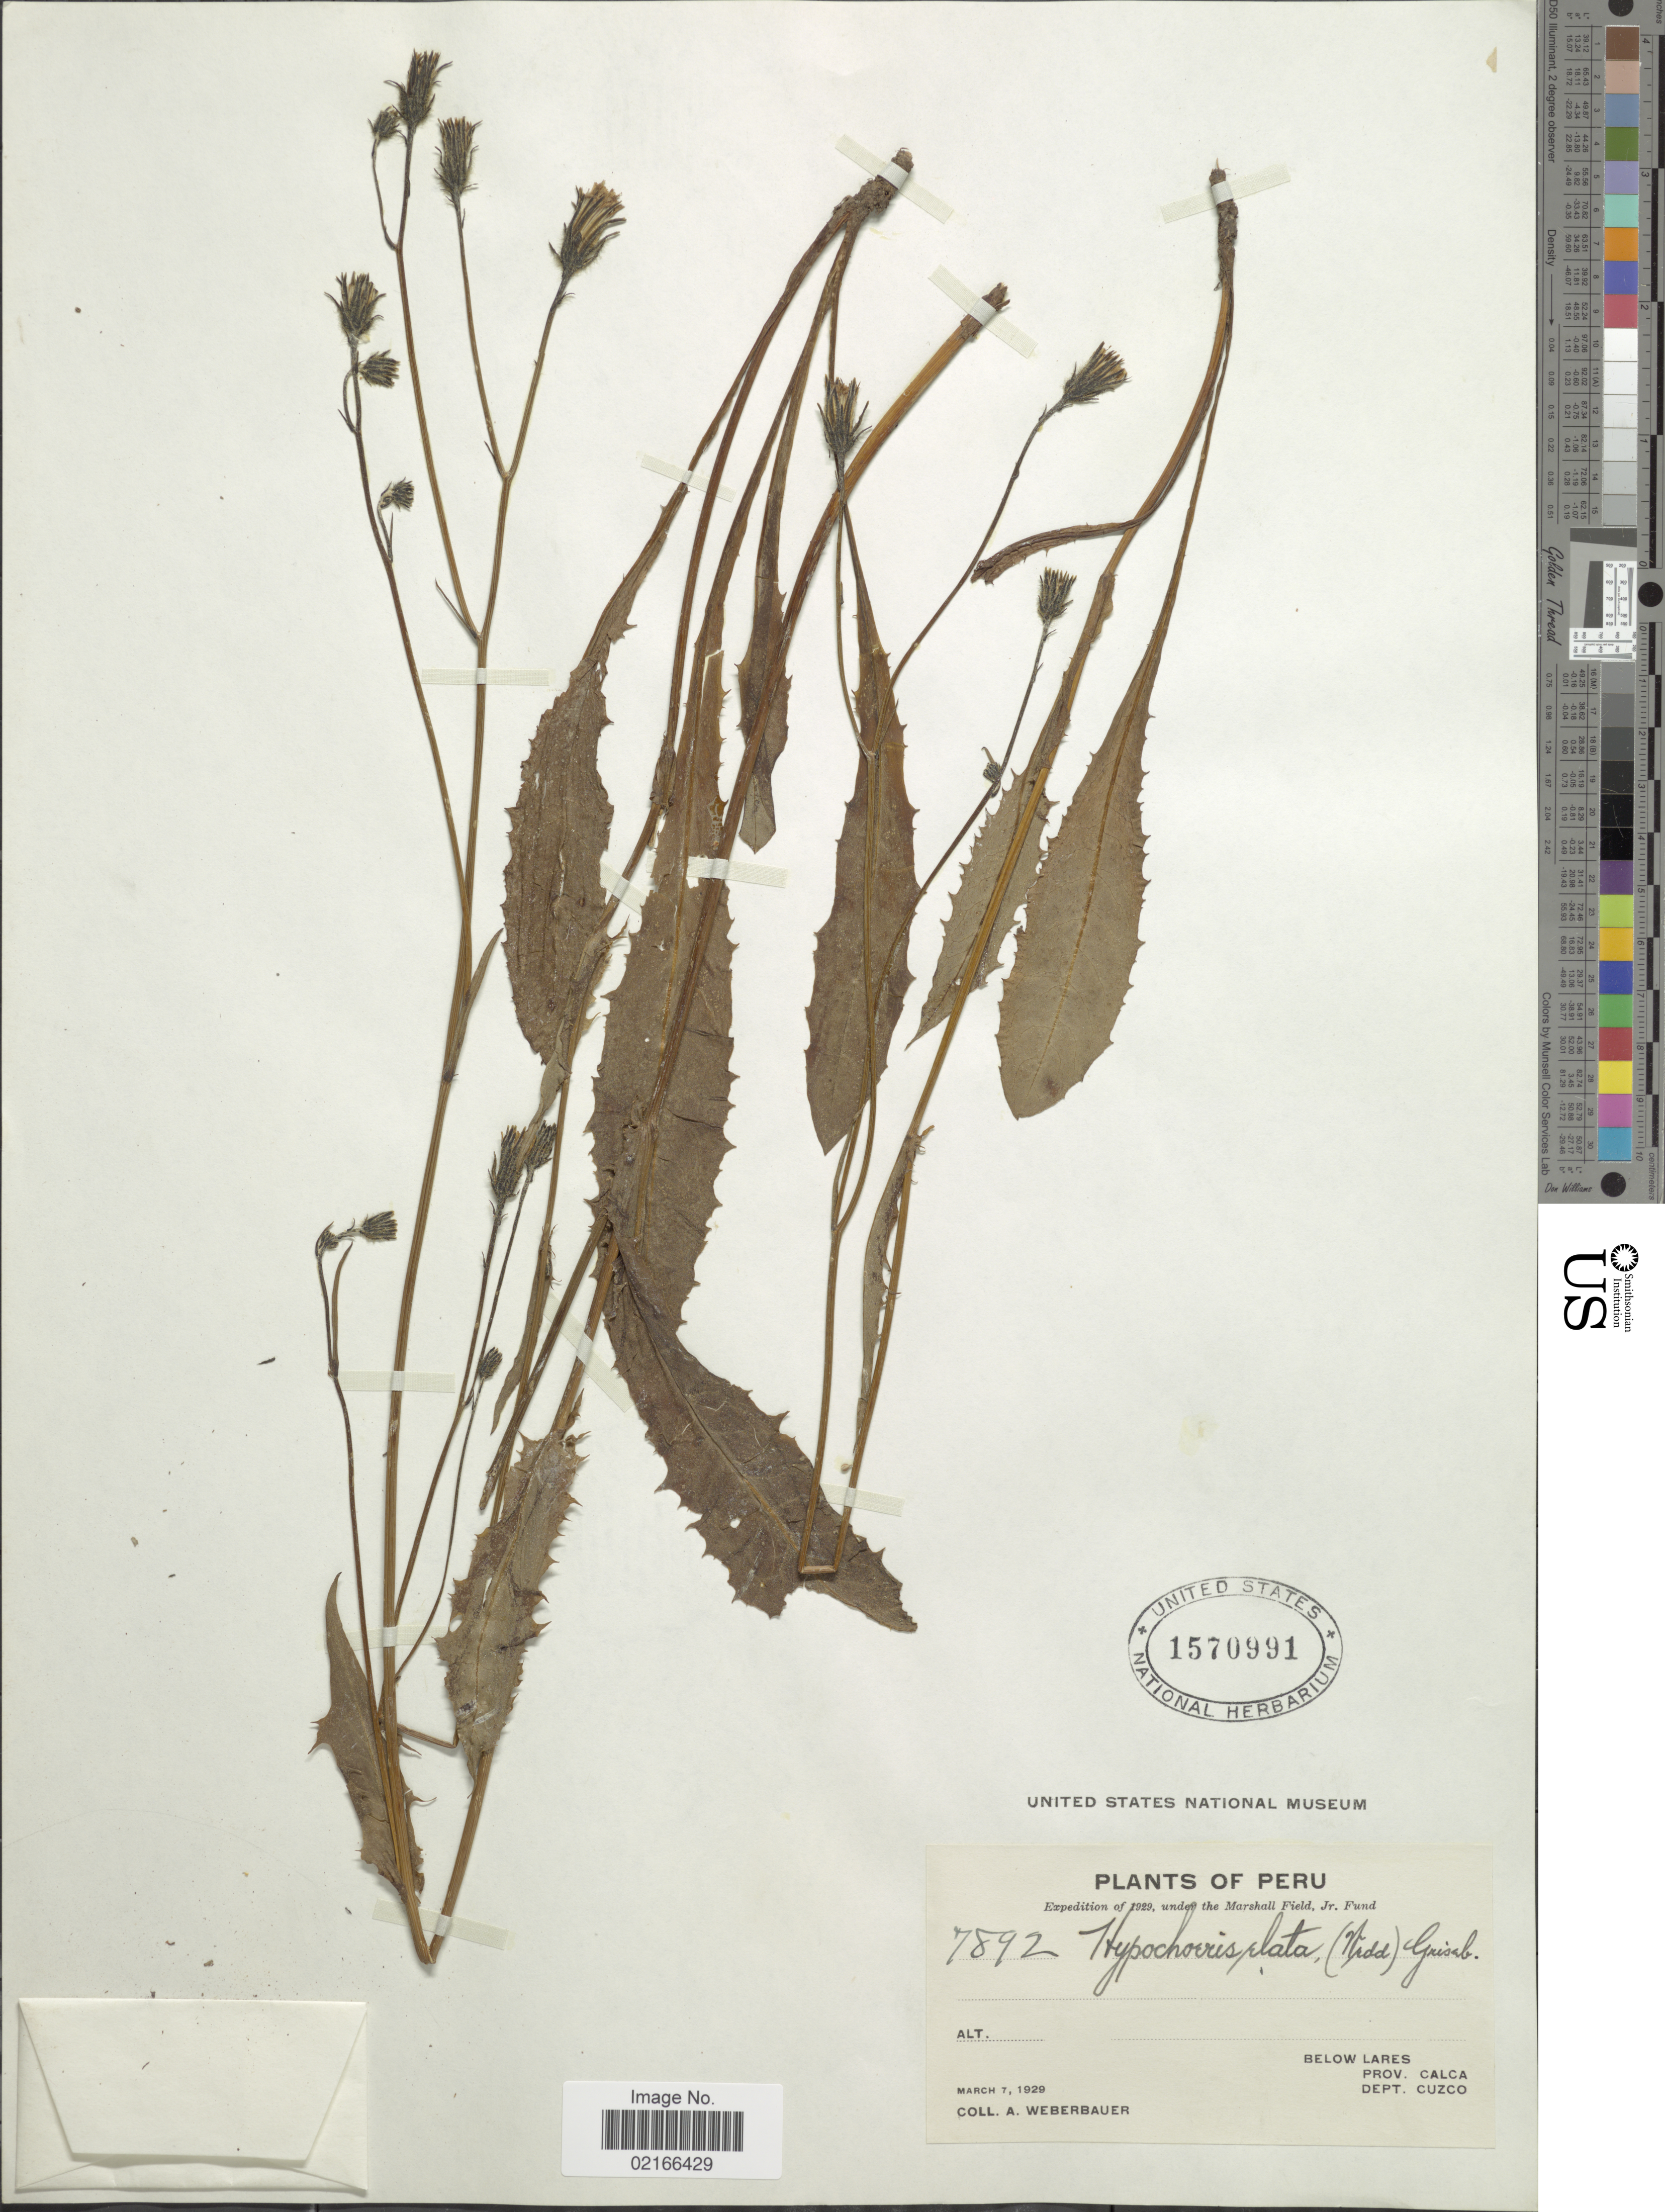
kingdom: Plantae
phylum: Tracheophyta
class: Magnoliopsida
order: Asterales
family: Asteraceae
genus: Hypochaeris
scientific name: Hypochaeris elata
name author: (Wedd.) Griseb.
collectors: A. Weberbauer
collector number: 7892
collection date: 1929-03-07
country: Peru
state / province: Cusco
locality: Below Lares. Prov. Calca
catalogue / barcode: US 1570991